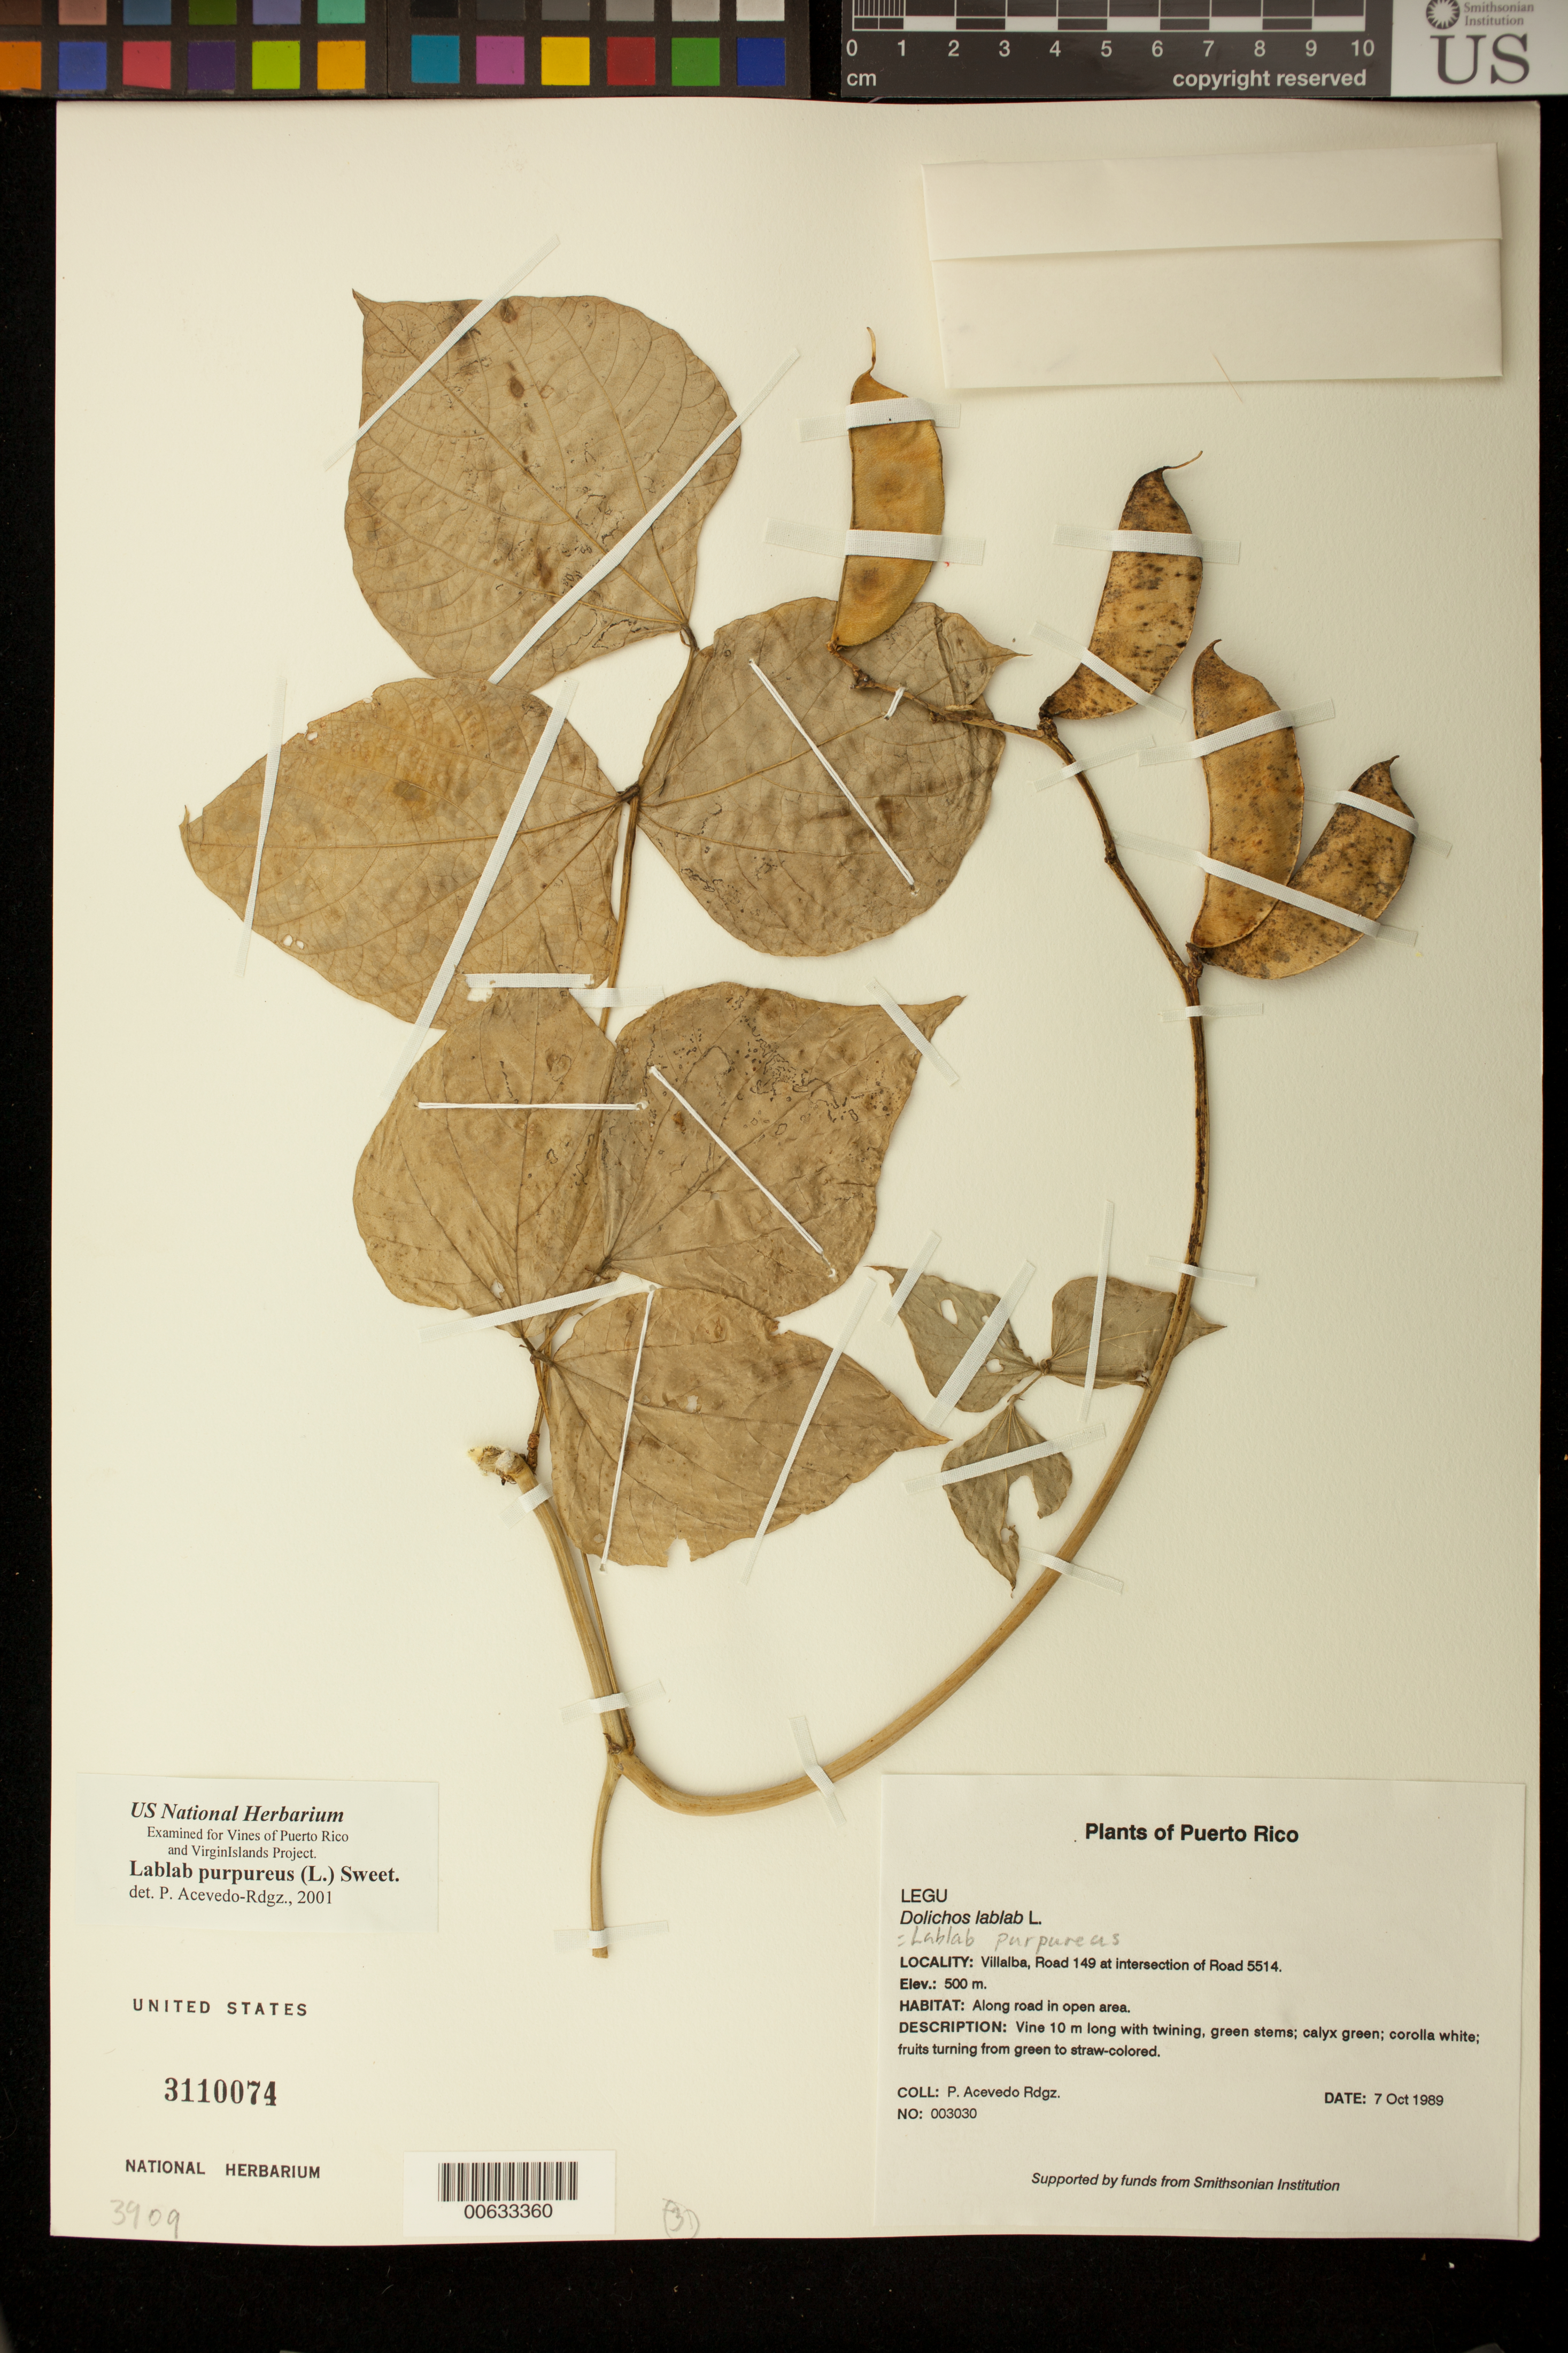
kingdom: Plantae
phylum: Tracheophyta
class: Magnoliopsida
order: Fabales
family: Fabaceae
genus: Lablab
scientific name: Lablab purpureus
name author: (L.) Sweet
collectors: P. Acevedo-Rodr.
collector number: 3030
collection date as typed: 10 Oct 1989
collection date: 1989-10-10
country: Puerto Rico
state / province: Villalba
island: Puerto Rico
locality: Villalba, Road 149 at intersection of Road 5514.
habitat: Along road in open area.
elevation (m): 500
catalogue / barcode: US 3110074